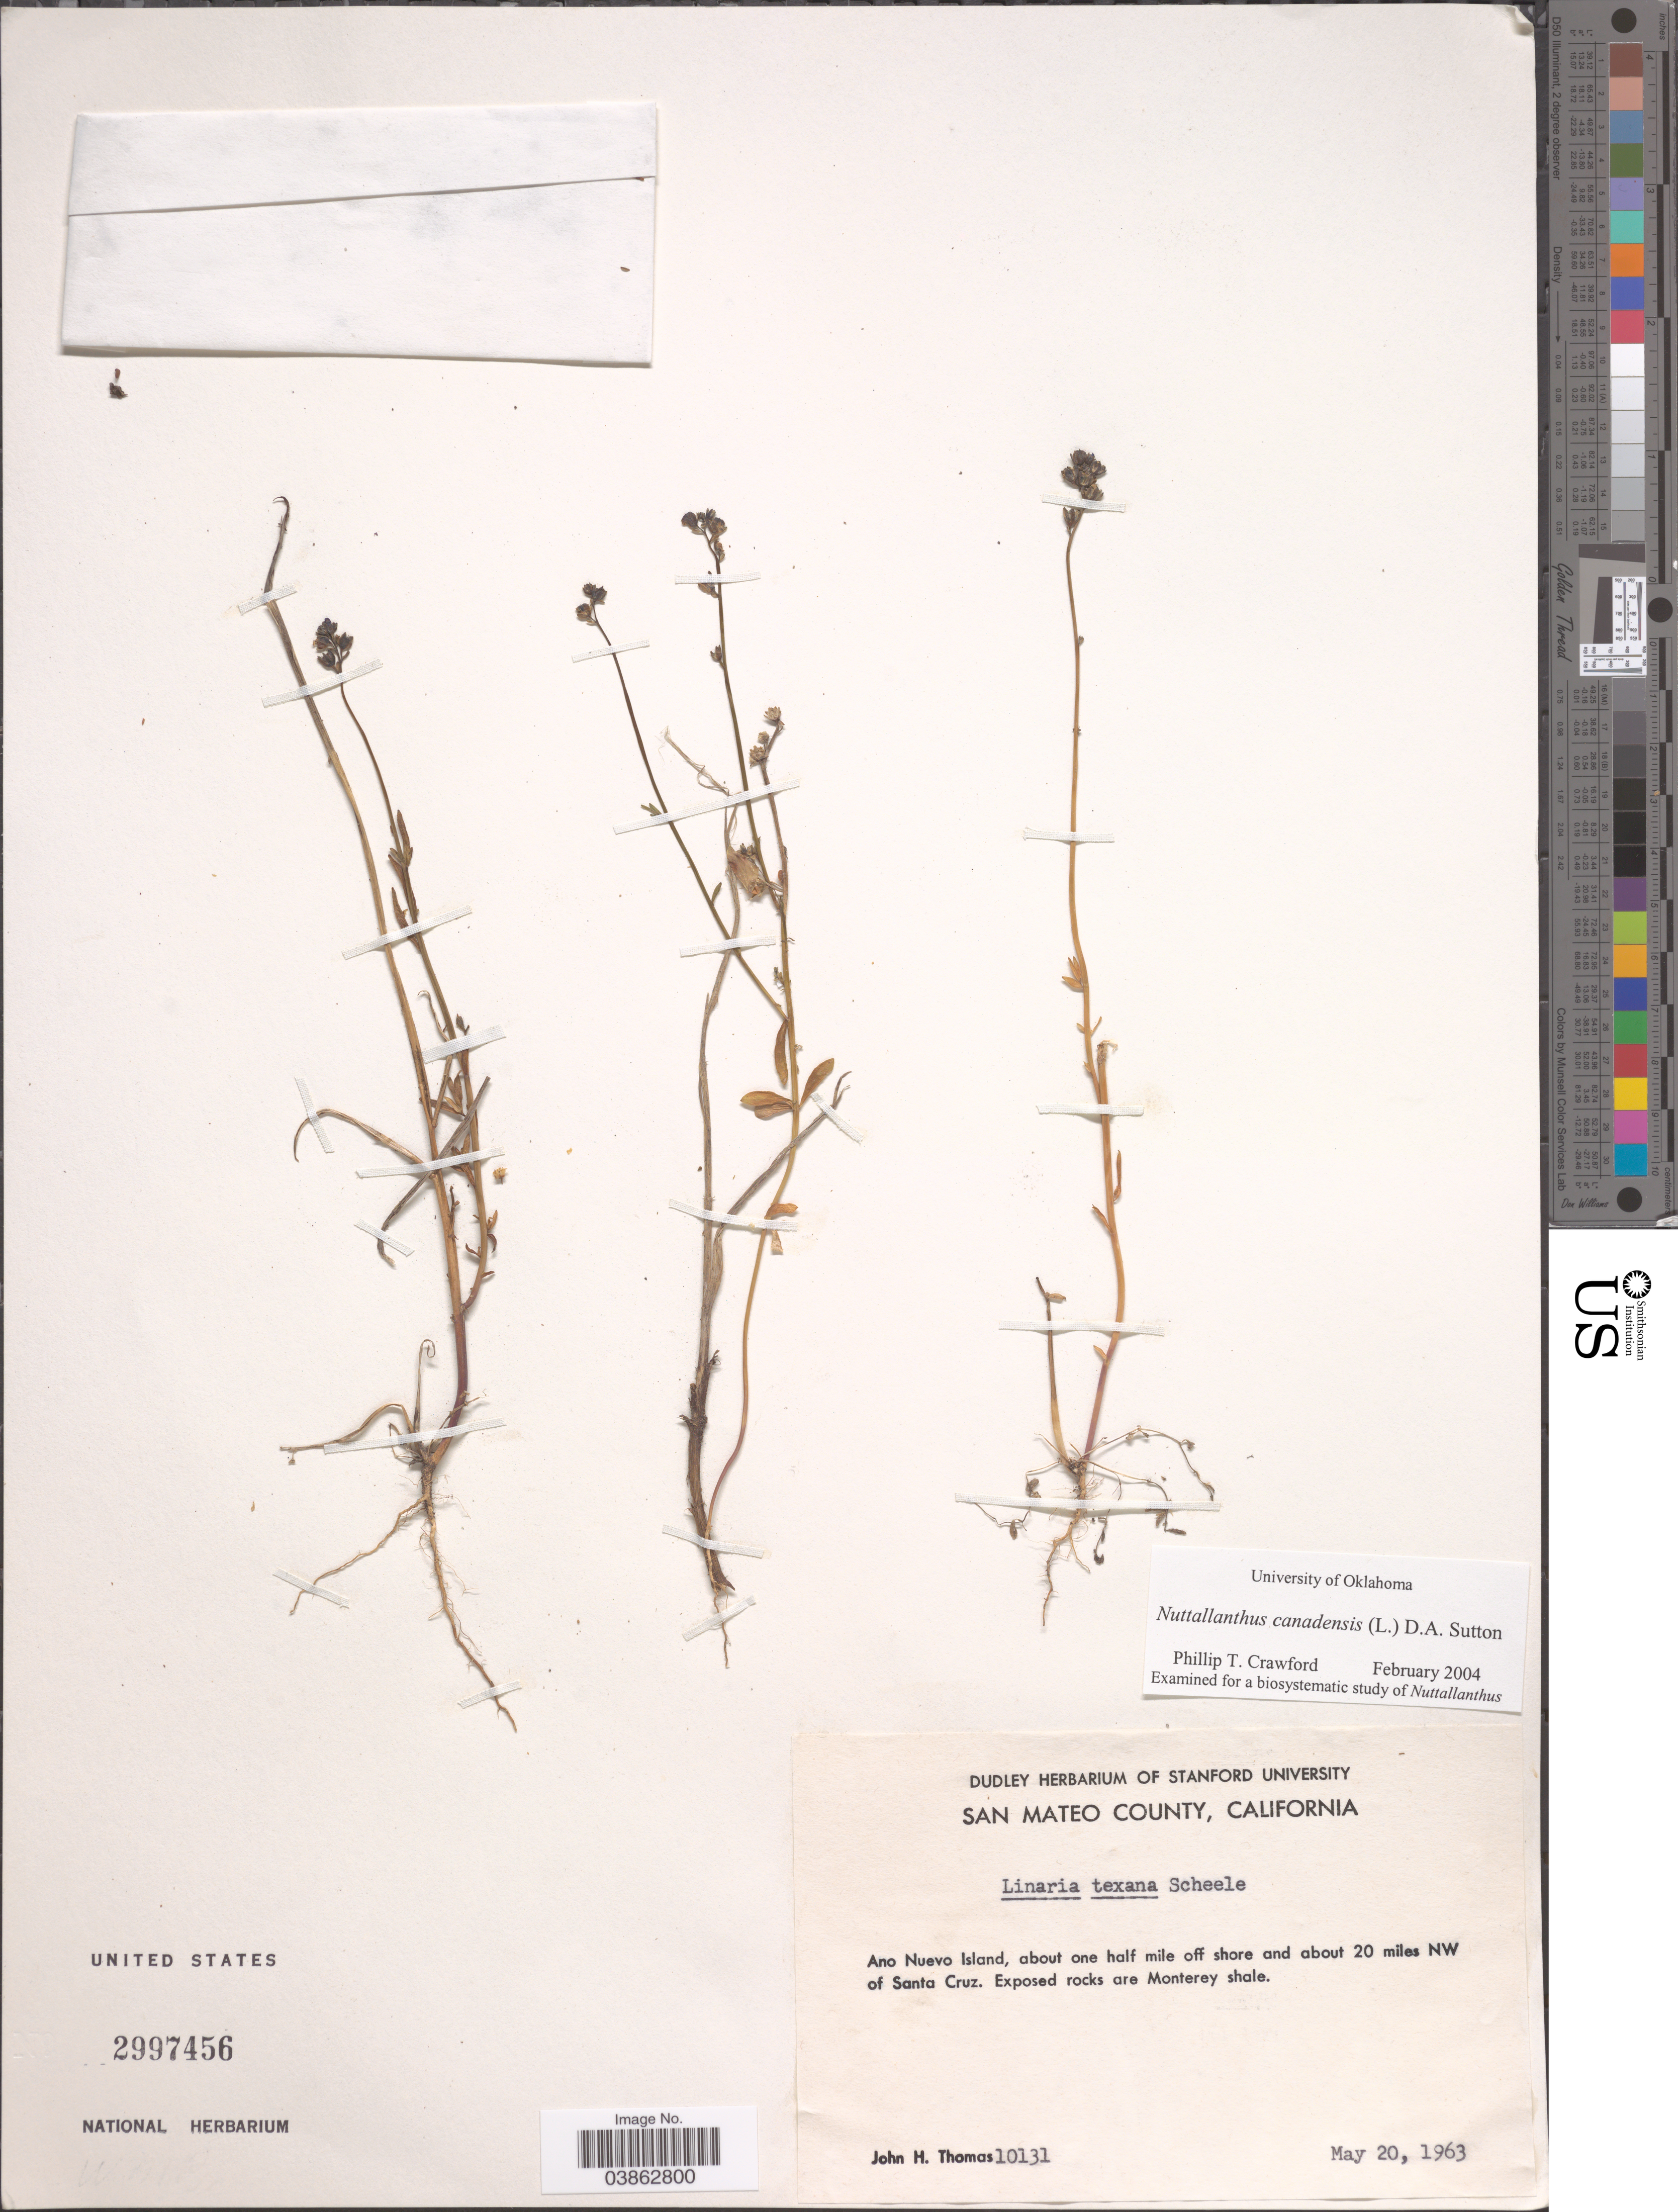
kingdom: Plantae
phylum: Tracheophyta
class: Magnoliopsida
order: Lamiales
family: Plantaginaceae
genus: Linaria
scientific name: Linaria canadensis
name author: (L.) Dum. Cours.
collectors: J. H. Thomas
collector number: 10131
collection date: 1963-05-20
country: United States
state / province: California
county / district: San Mateo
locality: San Mateo County. Ano Nuevo Island, about one half mile off shore and about 20 miles NW of Santa Cruz.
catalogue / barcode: US 2997456